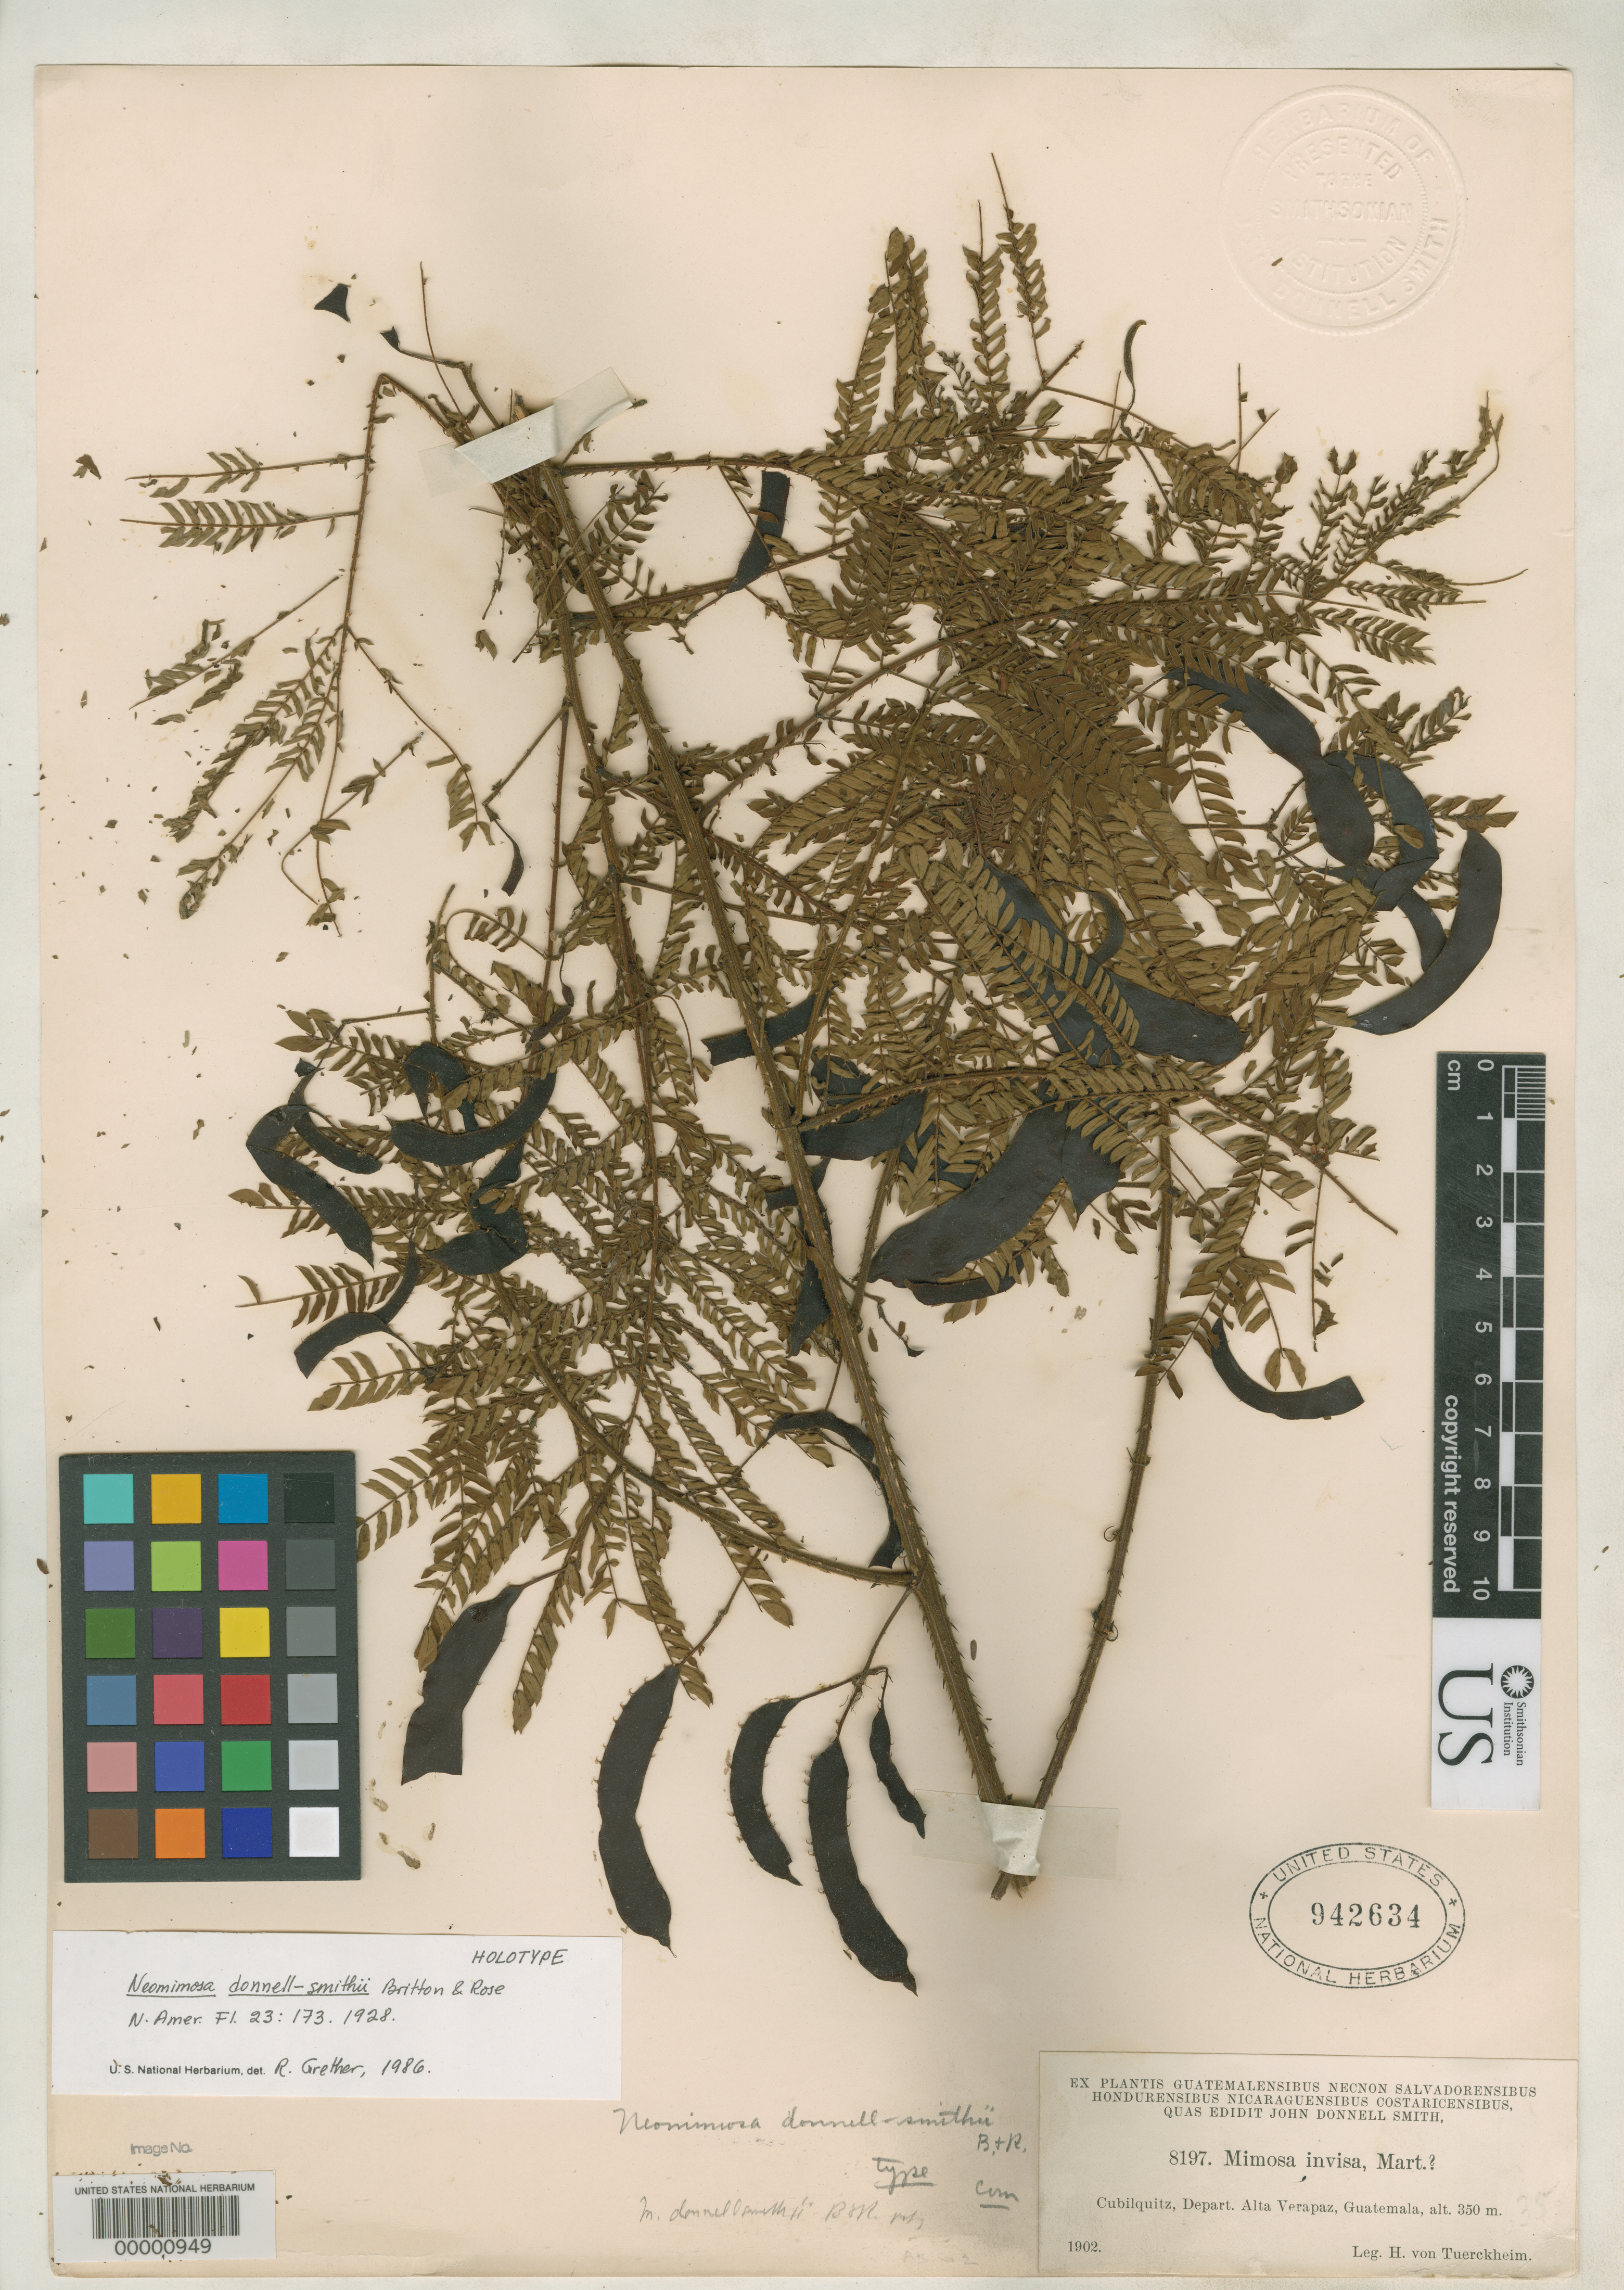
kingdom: Plantae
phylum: Tracheophyta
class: Magnoliopsida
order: Fabales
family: Fabaceae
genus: Neomimosa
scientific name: Neomimosa donnell-smithii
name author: Britton & Rose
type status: Holotype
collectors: H. von Türckheim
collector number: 8197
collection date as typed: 1902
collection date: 1902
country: Guatemala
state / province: Alta Verapaz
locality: Cubilquitz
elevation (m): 350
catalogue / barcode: US 942634